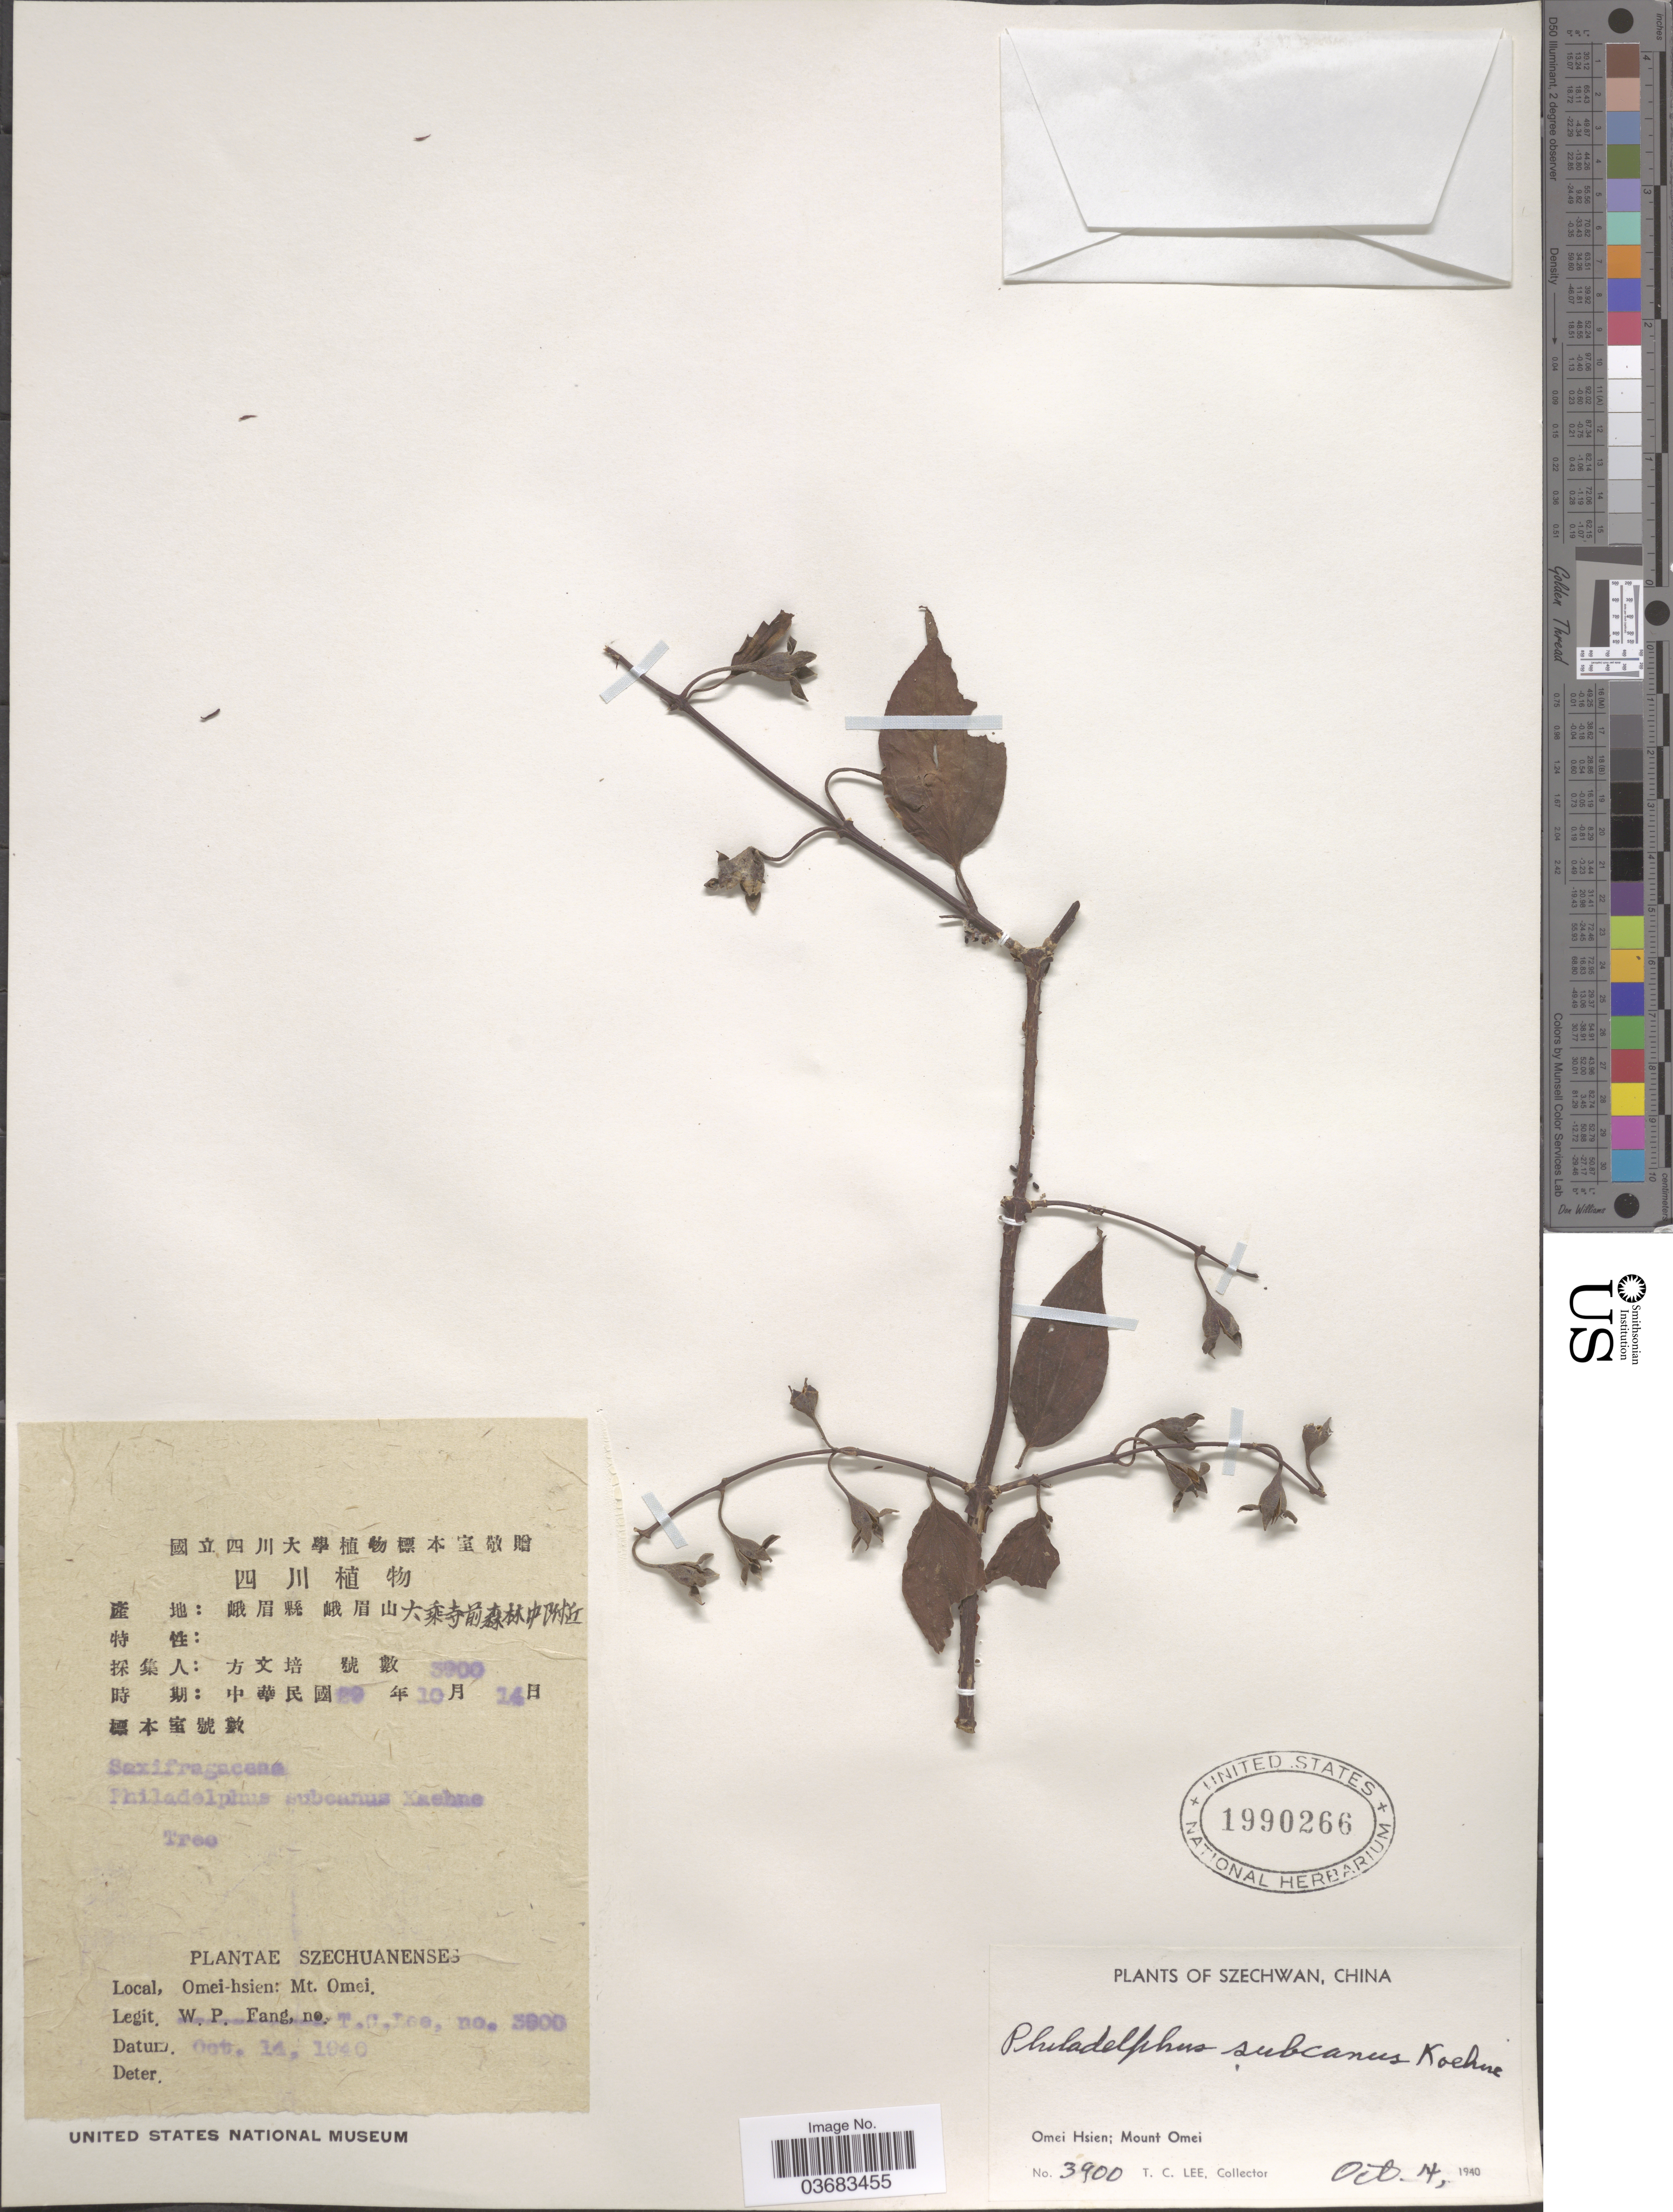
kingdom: Plantae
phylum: Tracheophyta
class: Magnoliopsida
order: Cornales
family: Hydrangeaceae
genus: Philadelphus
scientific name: Philadelphus subcanus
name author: Koehne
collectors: T. Lee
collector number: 3900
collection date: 1940-10-14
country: China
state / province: Sichuan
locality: Szechwan. Omei Hsien; Mount Omei.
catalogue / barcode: US 1990266